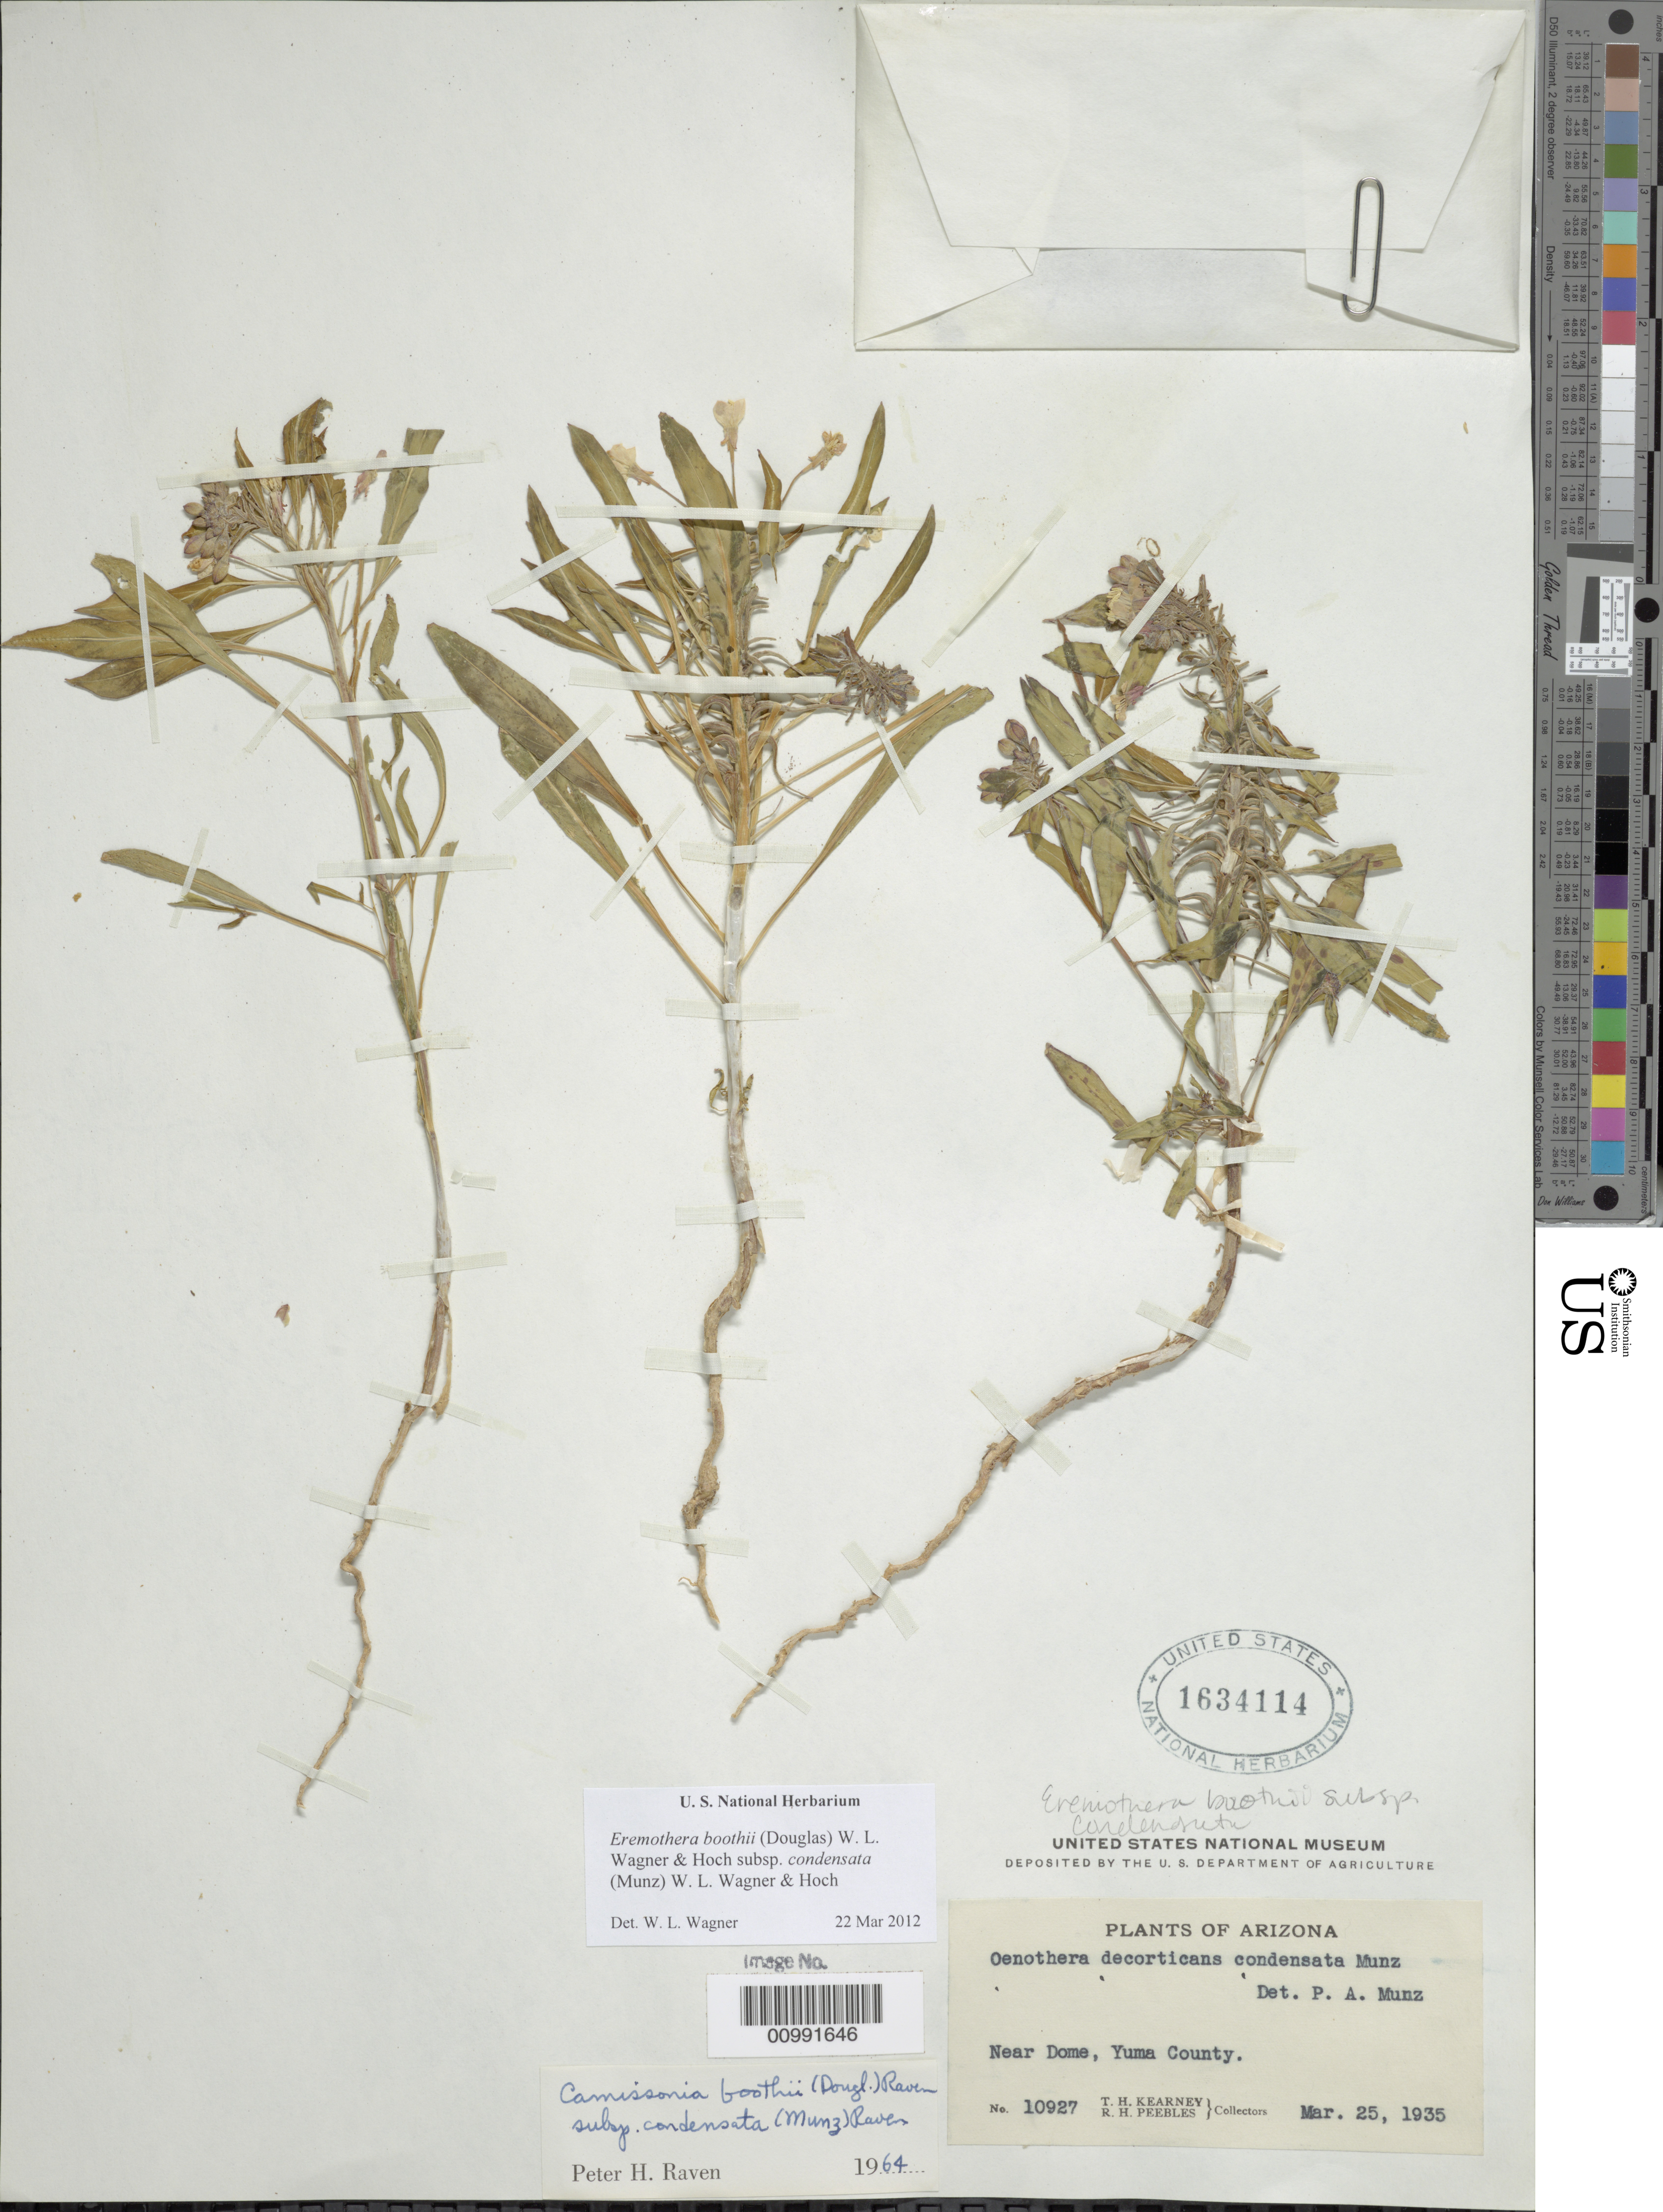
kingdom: Plantae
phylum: Tracheophyta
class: Magnoliopsida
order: Myrtales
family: Onagraceae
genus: Eremothera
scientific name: Eremothera boothii subsp. condensata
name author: (Munz) W.L. Wagner & Hoch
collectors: T. H. Kearney & R. H. Peebles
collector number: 10927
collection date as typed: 25 Mar 1935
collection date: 1935-03-25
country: United States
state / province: Arizona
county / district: Yuma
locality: Near Dome.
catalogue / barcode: US 1634114